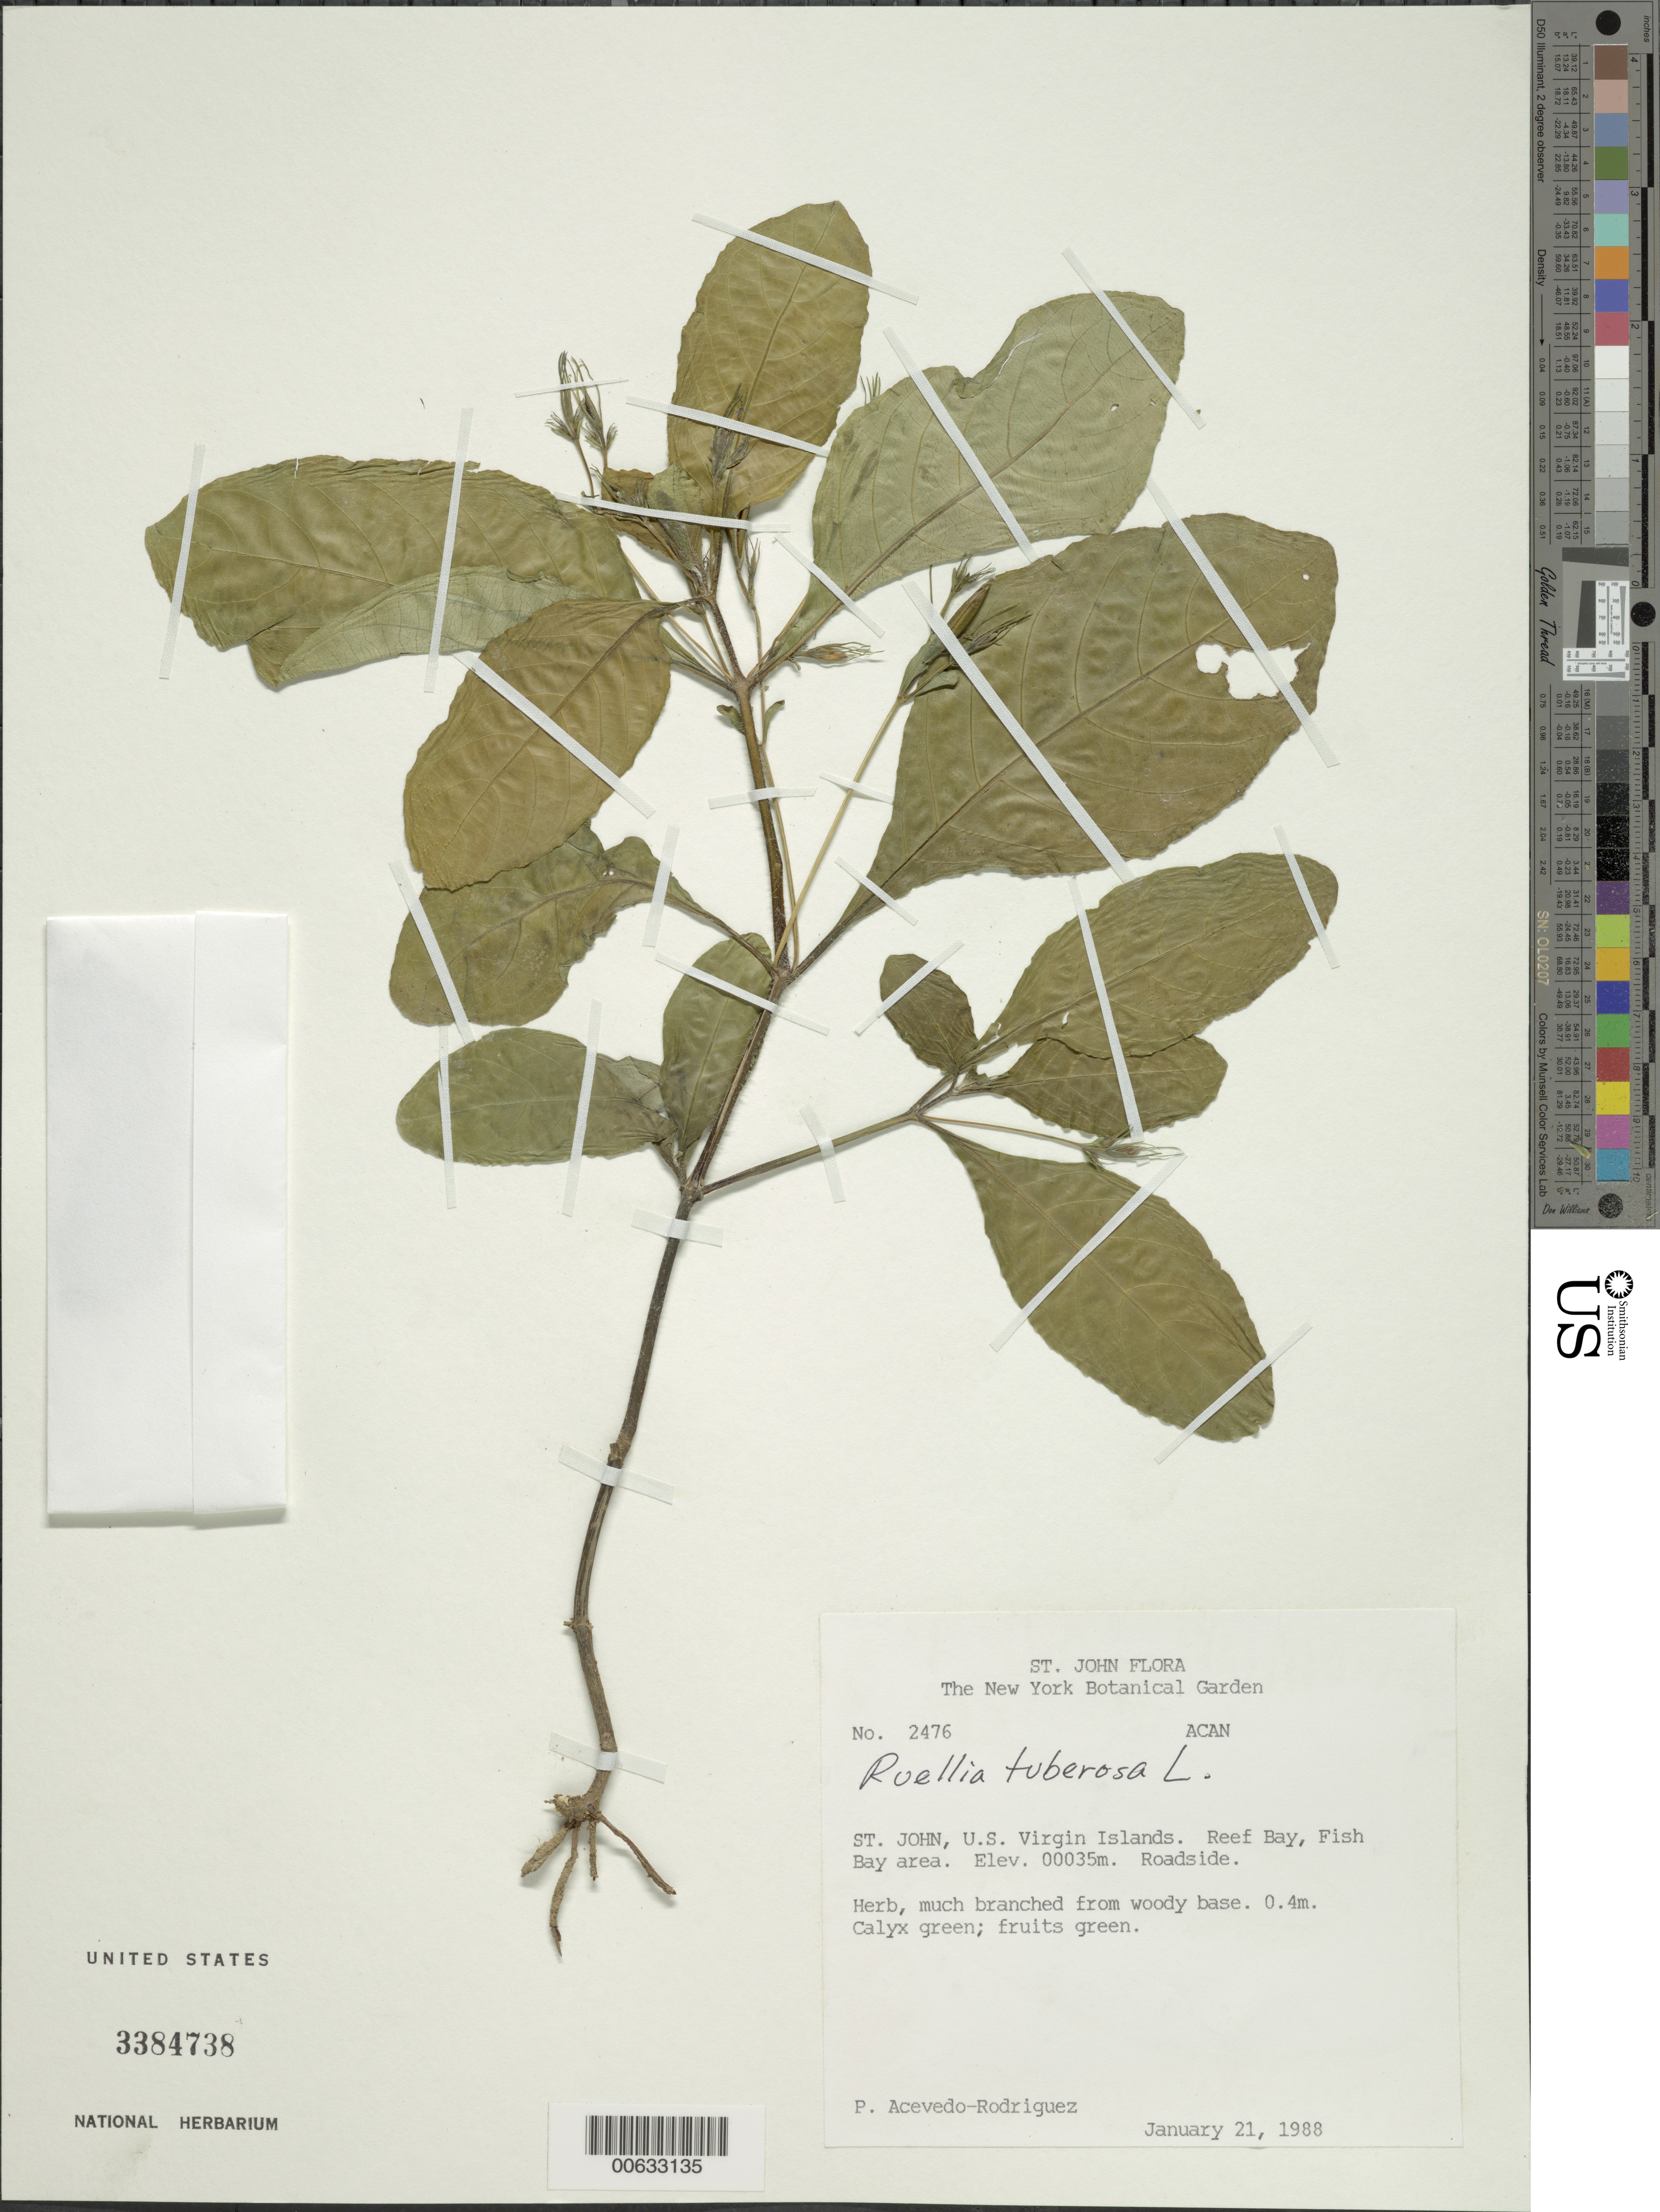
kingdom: Plantae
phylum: Tracheophyta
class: Magnoliopsida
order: Lamiales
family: Acanthaceae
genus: Ruellia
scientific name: Ruellia tuberosa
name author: L.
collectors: P. Acevedo-Rodr.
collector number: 2476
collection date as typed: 21 Jan 1988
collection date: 1988-01-21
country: U.S. Virgin Islands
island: St. John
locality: Reef Bay Quarter; Fish Bay area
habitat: Roadside.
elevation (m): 35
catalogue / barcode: US 3384738